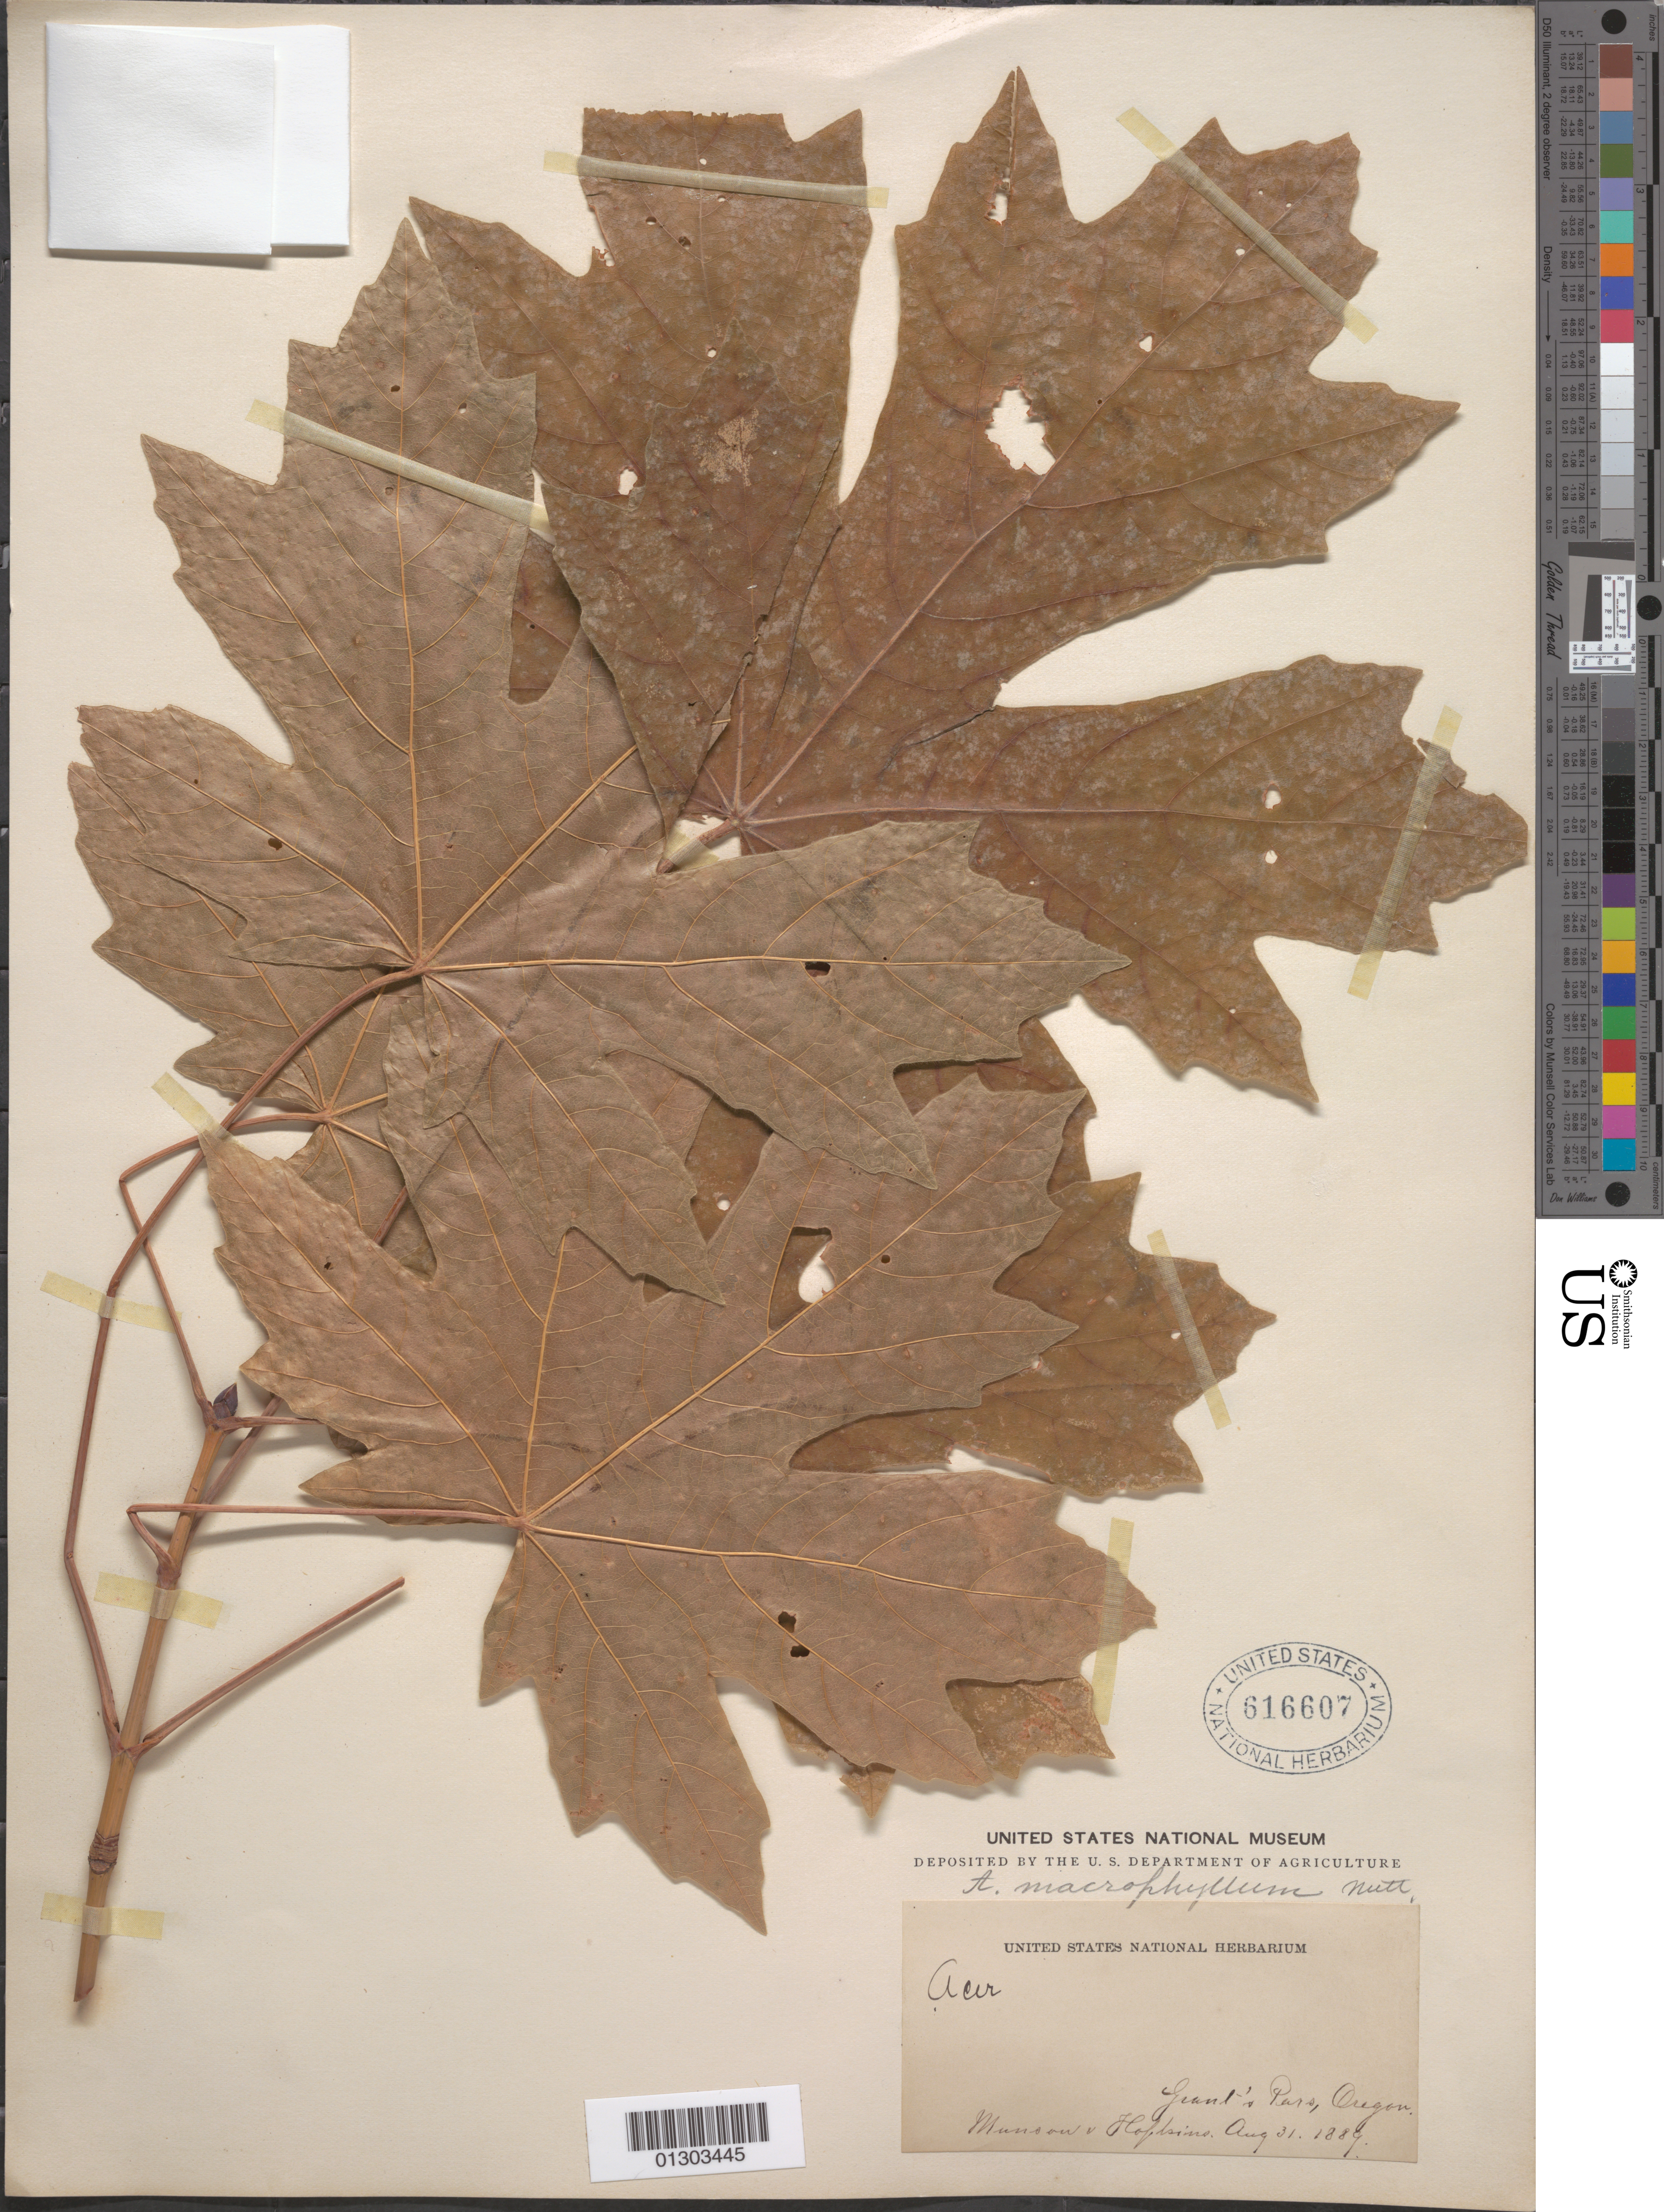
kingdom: Plantae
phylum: Tracheophyta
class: Magnoliopsida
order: Sapindales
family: Sapindaceae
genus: Acer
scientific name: Acer macrophyllum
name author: Pursh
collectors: T. V. Munson & L. S. Hopkins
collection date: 1889-08-31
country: United States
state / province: Oregon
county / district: Josephine County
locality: Grant's Pass.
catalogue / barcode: US 616607